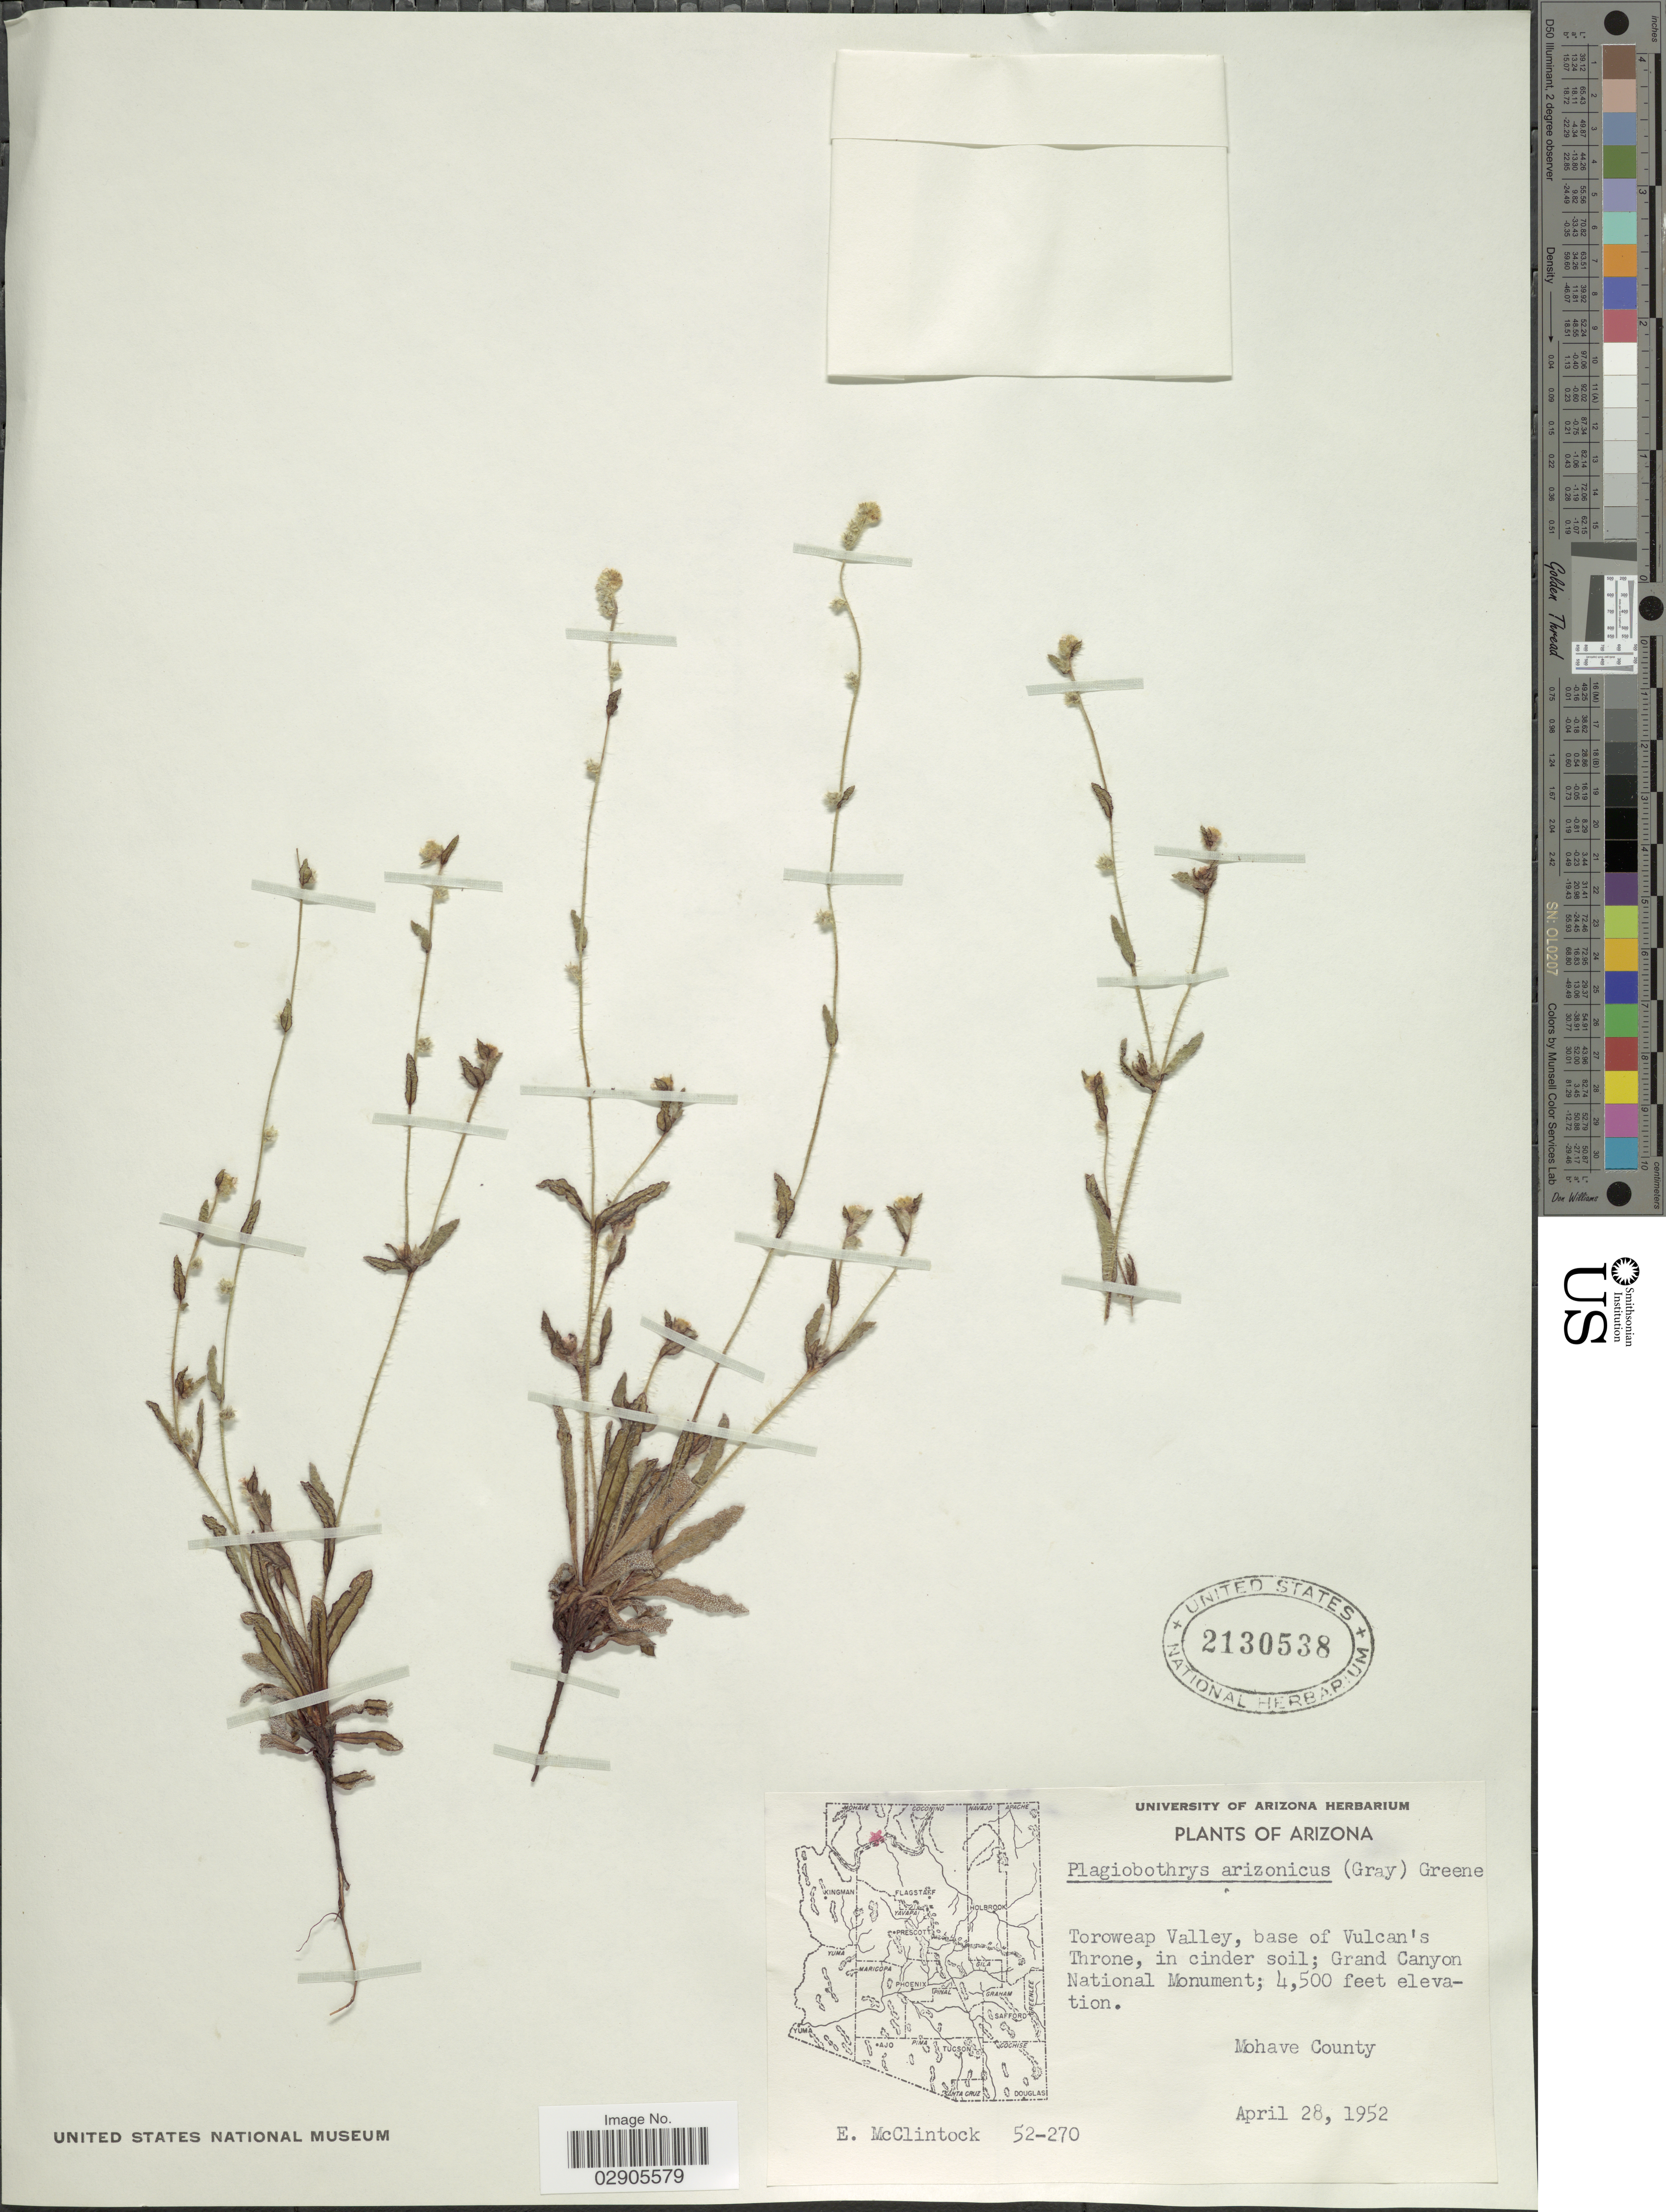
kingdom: Plantae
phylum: Tracheophyta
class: Magnoliopsida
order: Boraginales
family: Boraginaceae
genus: Plagiobothrys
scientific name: Plagiobothrys arizonicus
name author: (A. Gray) Greene ex A. Gray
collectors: E. McClintock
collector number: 52-270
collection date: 1952-04-28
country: United States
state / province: Arizona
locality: Toroweap Valley, base of Vulcan's Throne, Grand Canyon National Monument. Mohave County.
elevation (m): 1372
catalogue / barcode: US 2130538